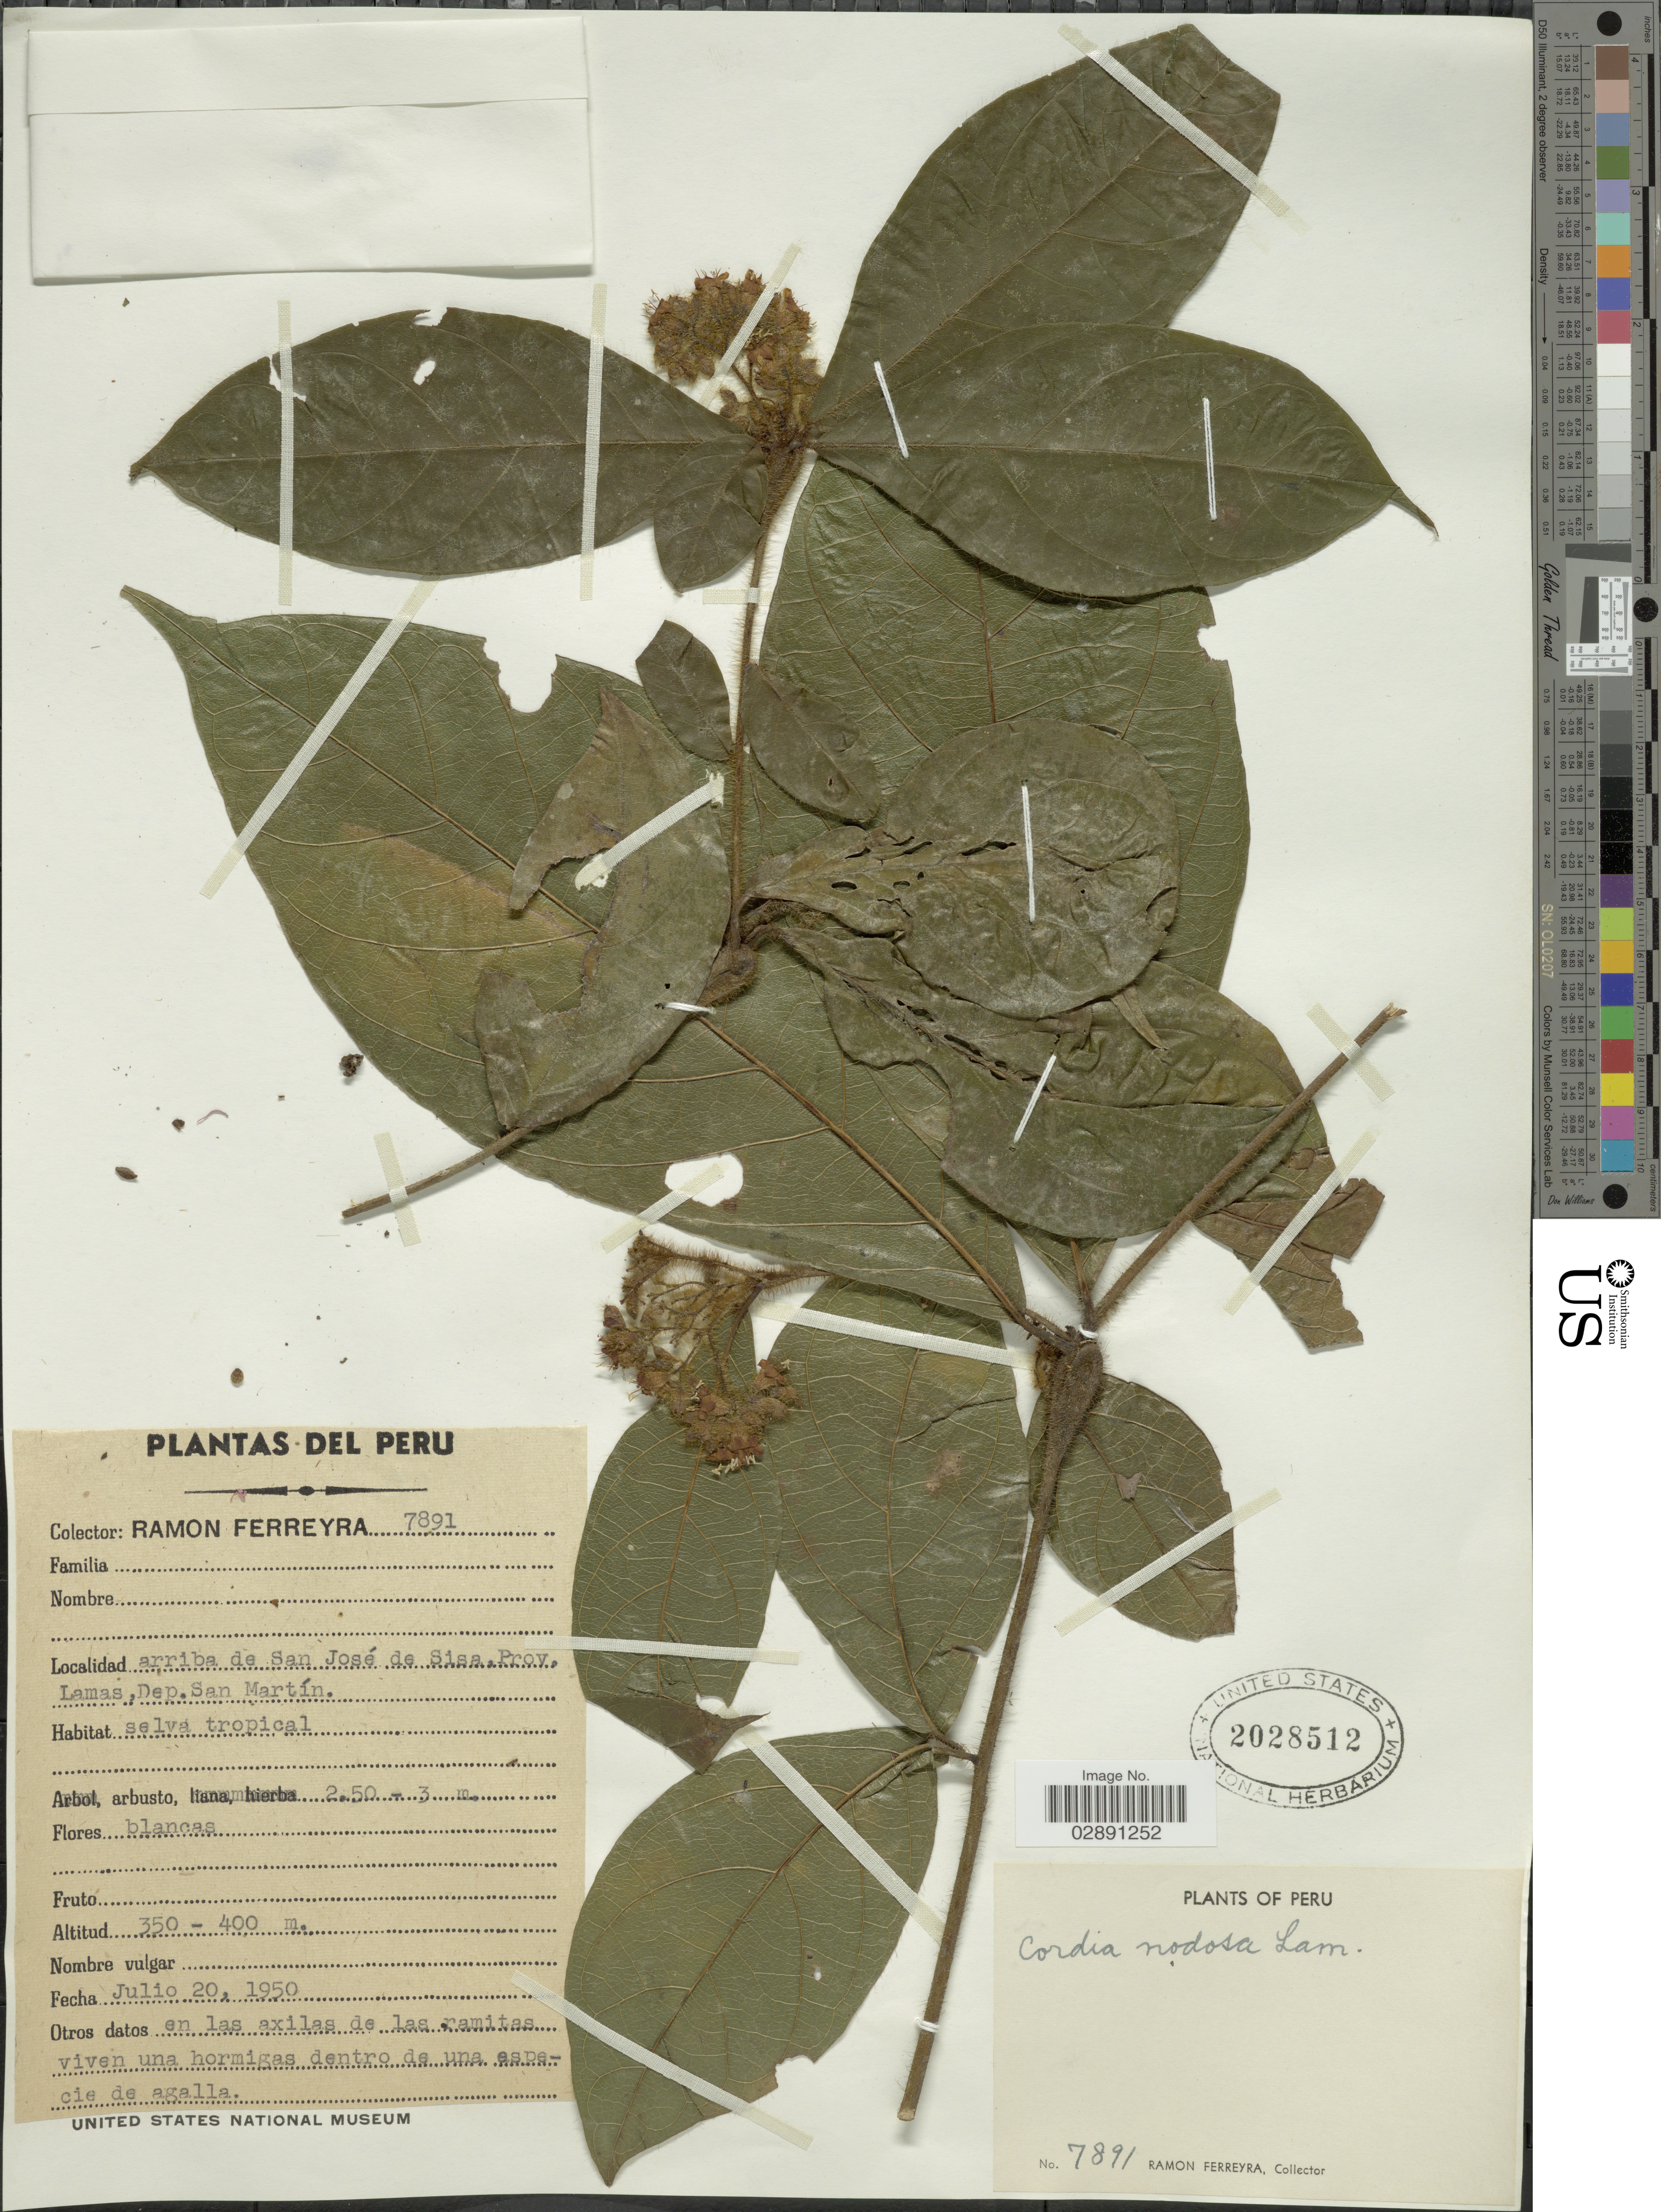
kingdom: Plantae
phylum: Tracheophyta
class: Magnoliopsida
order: Boraginales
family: Cordiaceae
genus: Cordia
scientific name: Cordia nodosa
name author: Lam.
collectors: R. A. Ferreyra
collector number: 7891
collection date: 1950-07-20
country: Peru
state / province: San Martín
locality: Arriba de San José de Sisa, Prov. Lamas, Dep. San Martín.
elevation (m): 350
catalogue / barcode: US 2028512